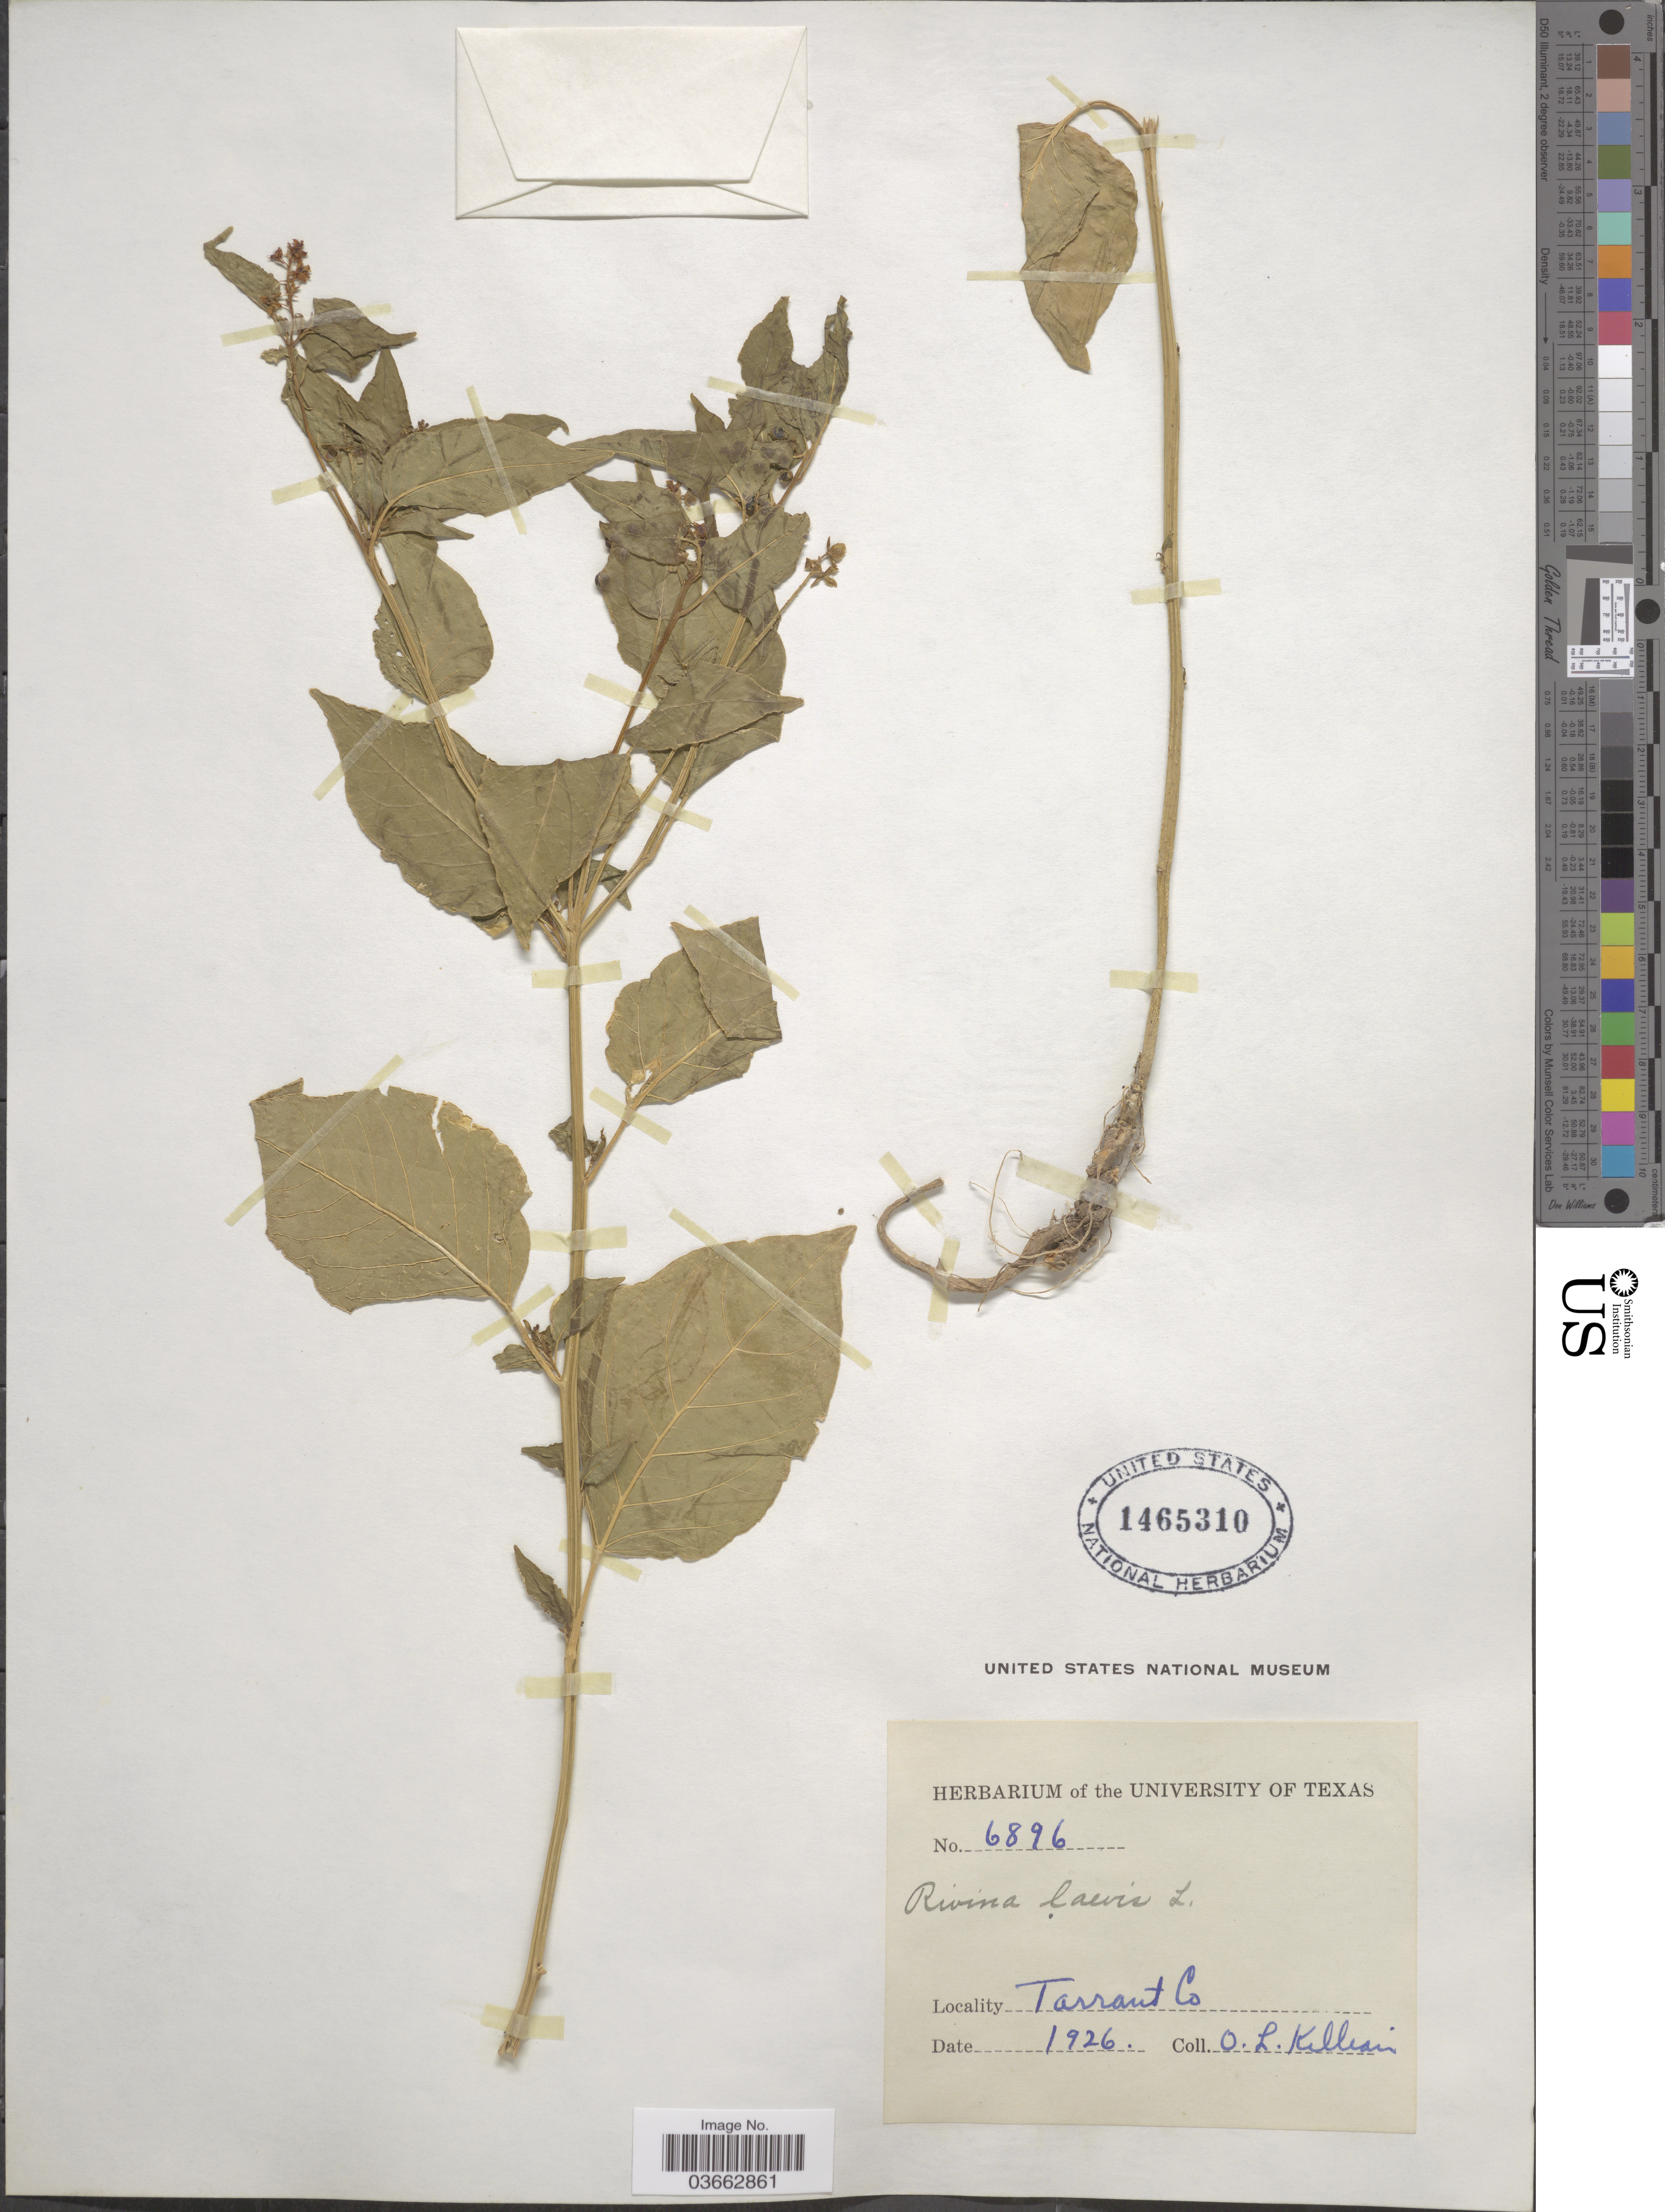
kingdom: Plantae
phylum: Tracheophyta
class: Magnoliopsida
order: Caryophyllales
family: Phytolaccaceae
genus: Rivina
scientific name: Rivina humilis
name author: L.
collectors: O. Killian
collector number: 6896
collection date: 1926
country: United States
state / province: Texas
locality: Tarrant Co.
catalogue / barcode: US 1465310